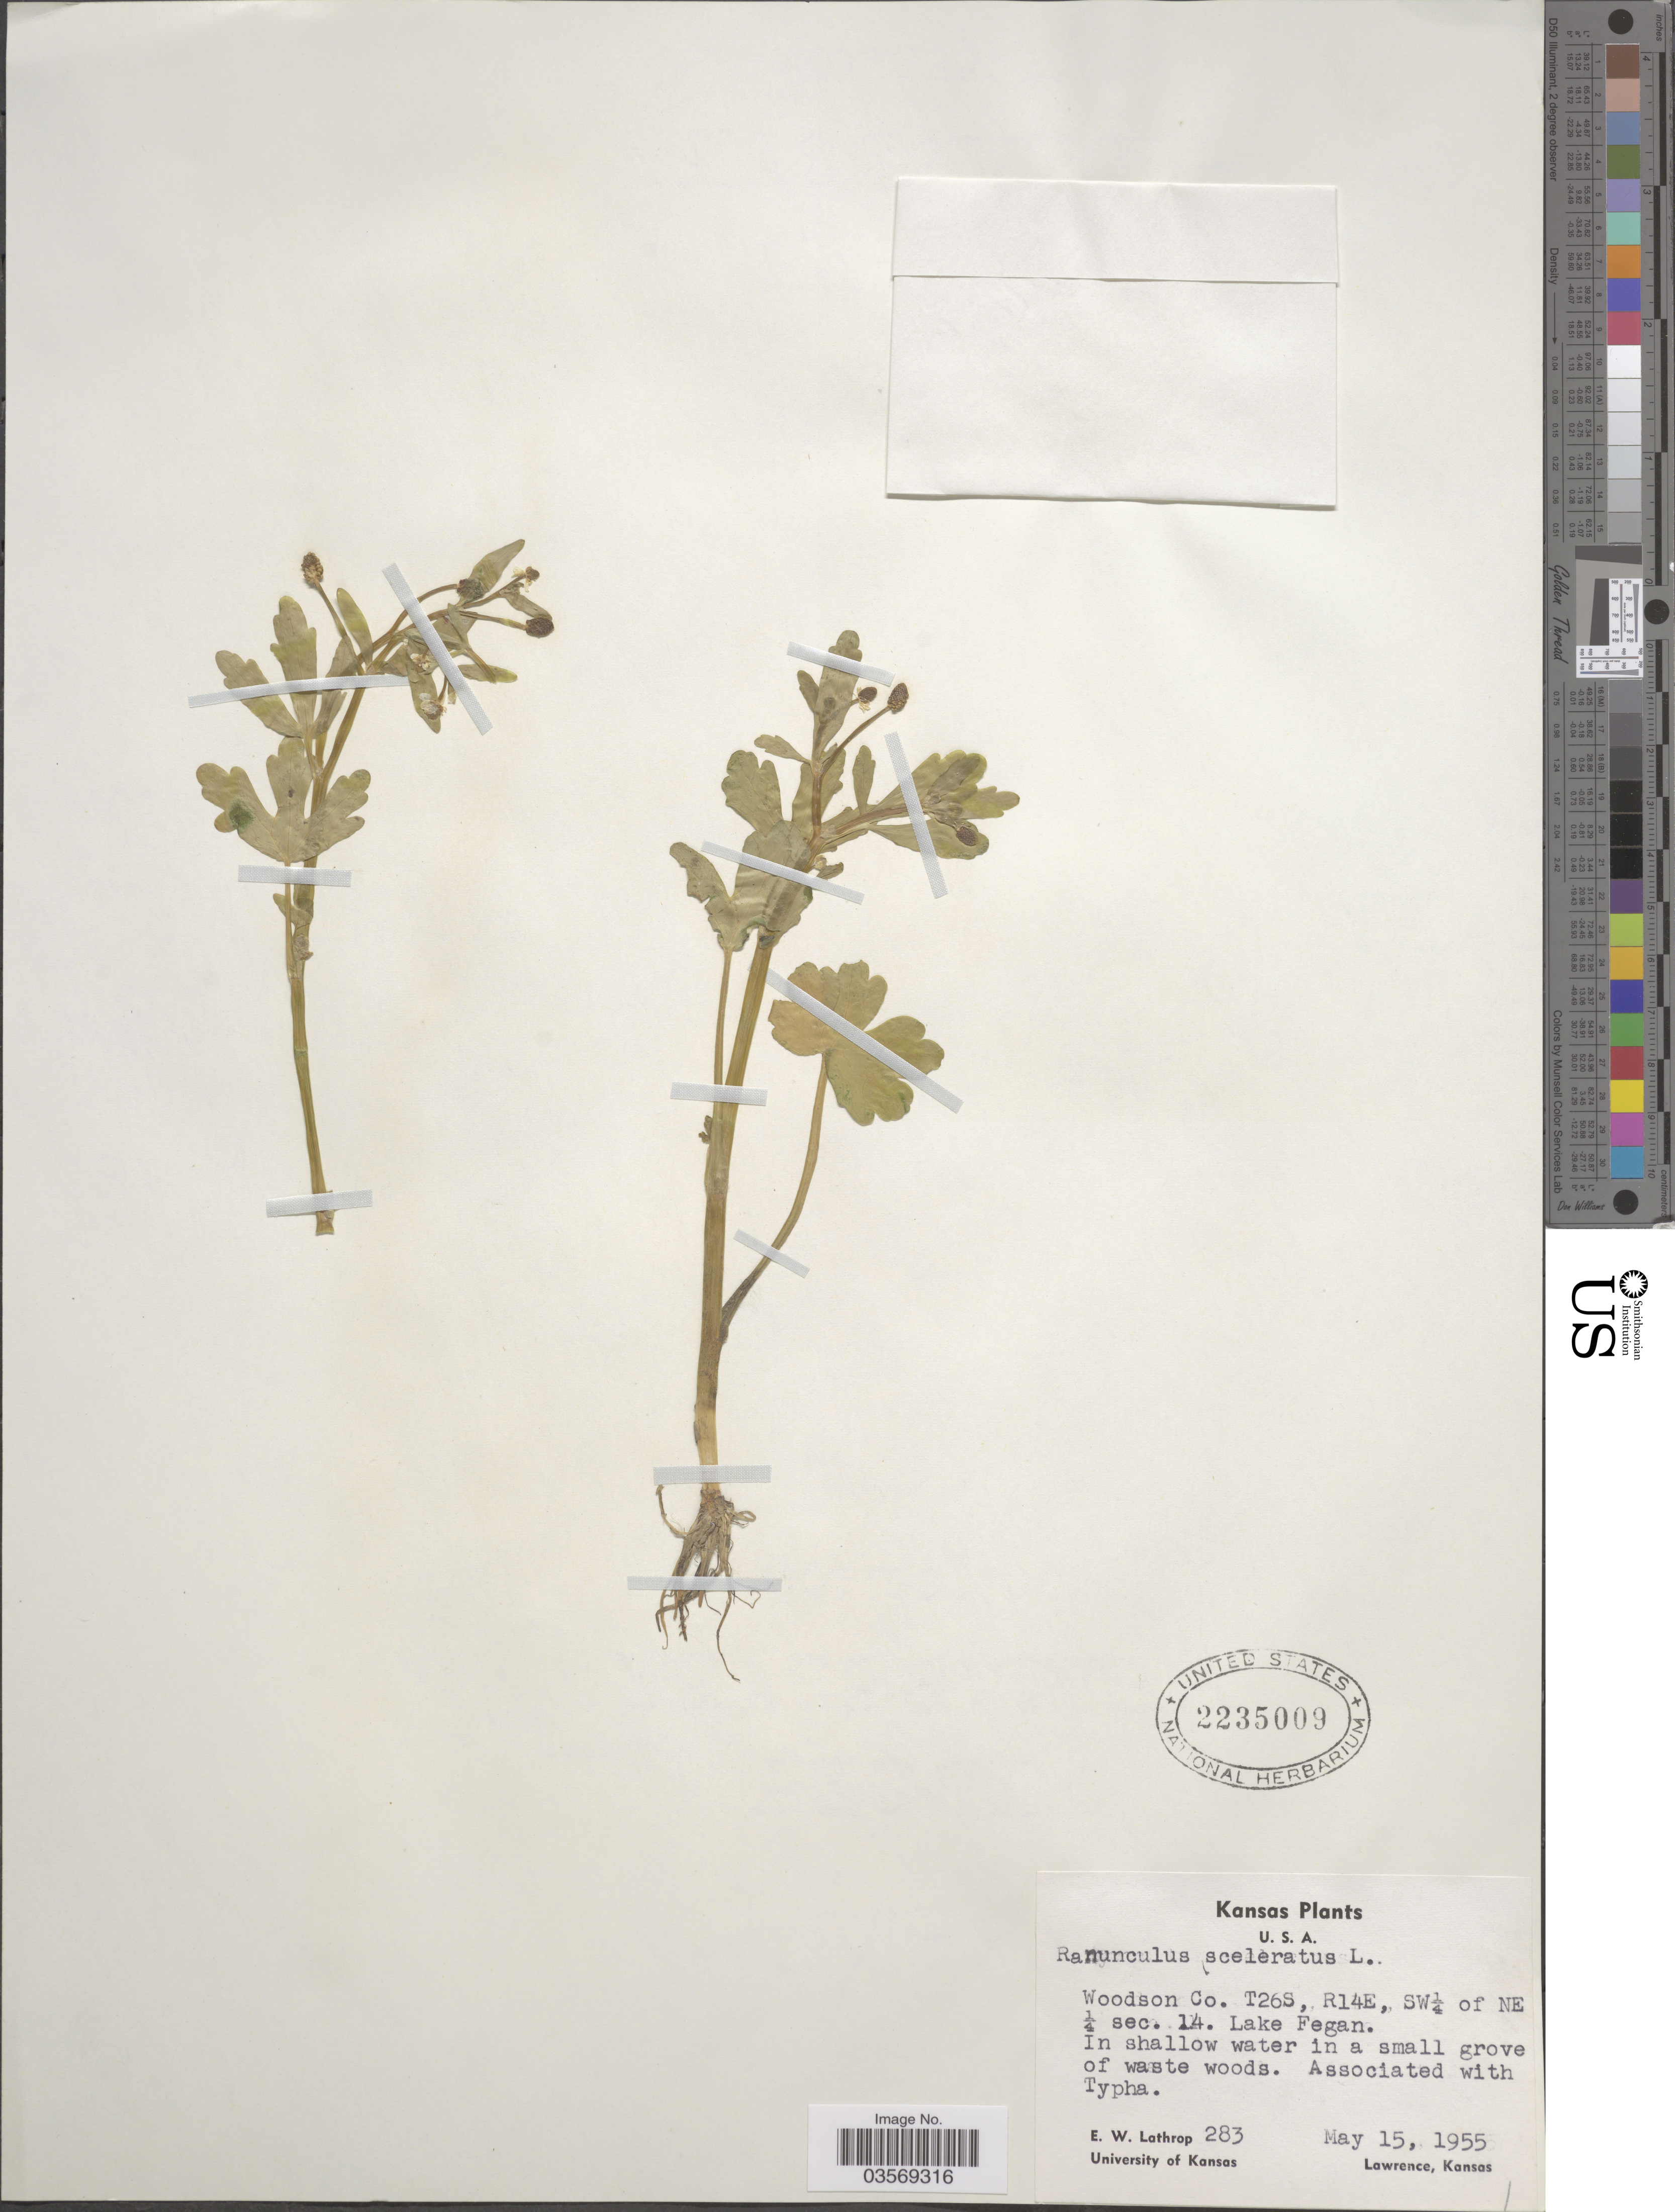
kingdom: Plantae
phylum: Tracheophyta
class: Magnoliopsida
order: Ranunculales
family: Ranunculaceae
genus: Ranunculus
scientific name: Ranunculus sceleratus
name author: L.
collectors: E. W. Lathrop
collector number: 283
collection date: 1955-05-15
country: United States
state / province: Kansas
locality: Woodson Co. T26S, R14E, SW¼ of NE ¼ sec. 14. Lake Fegan.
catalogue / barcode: US 2235009